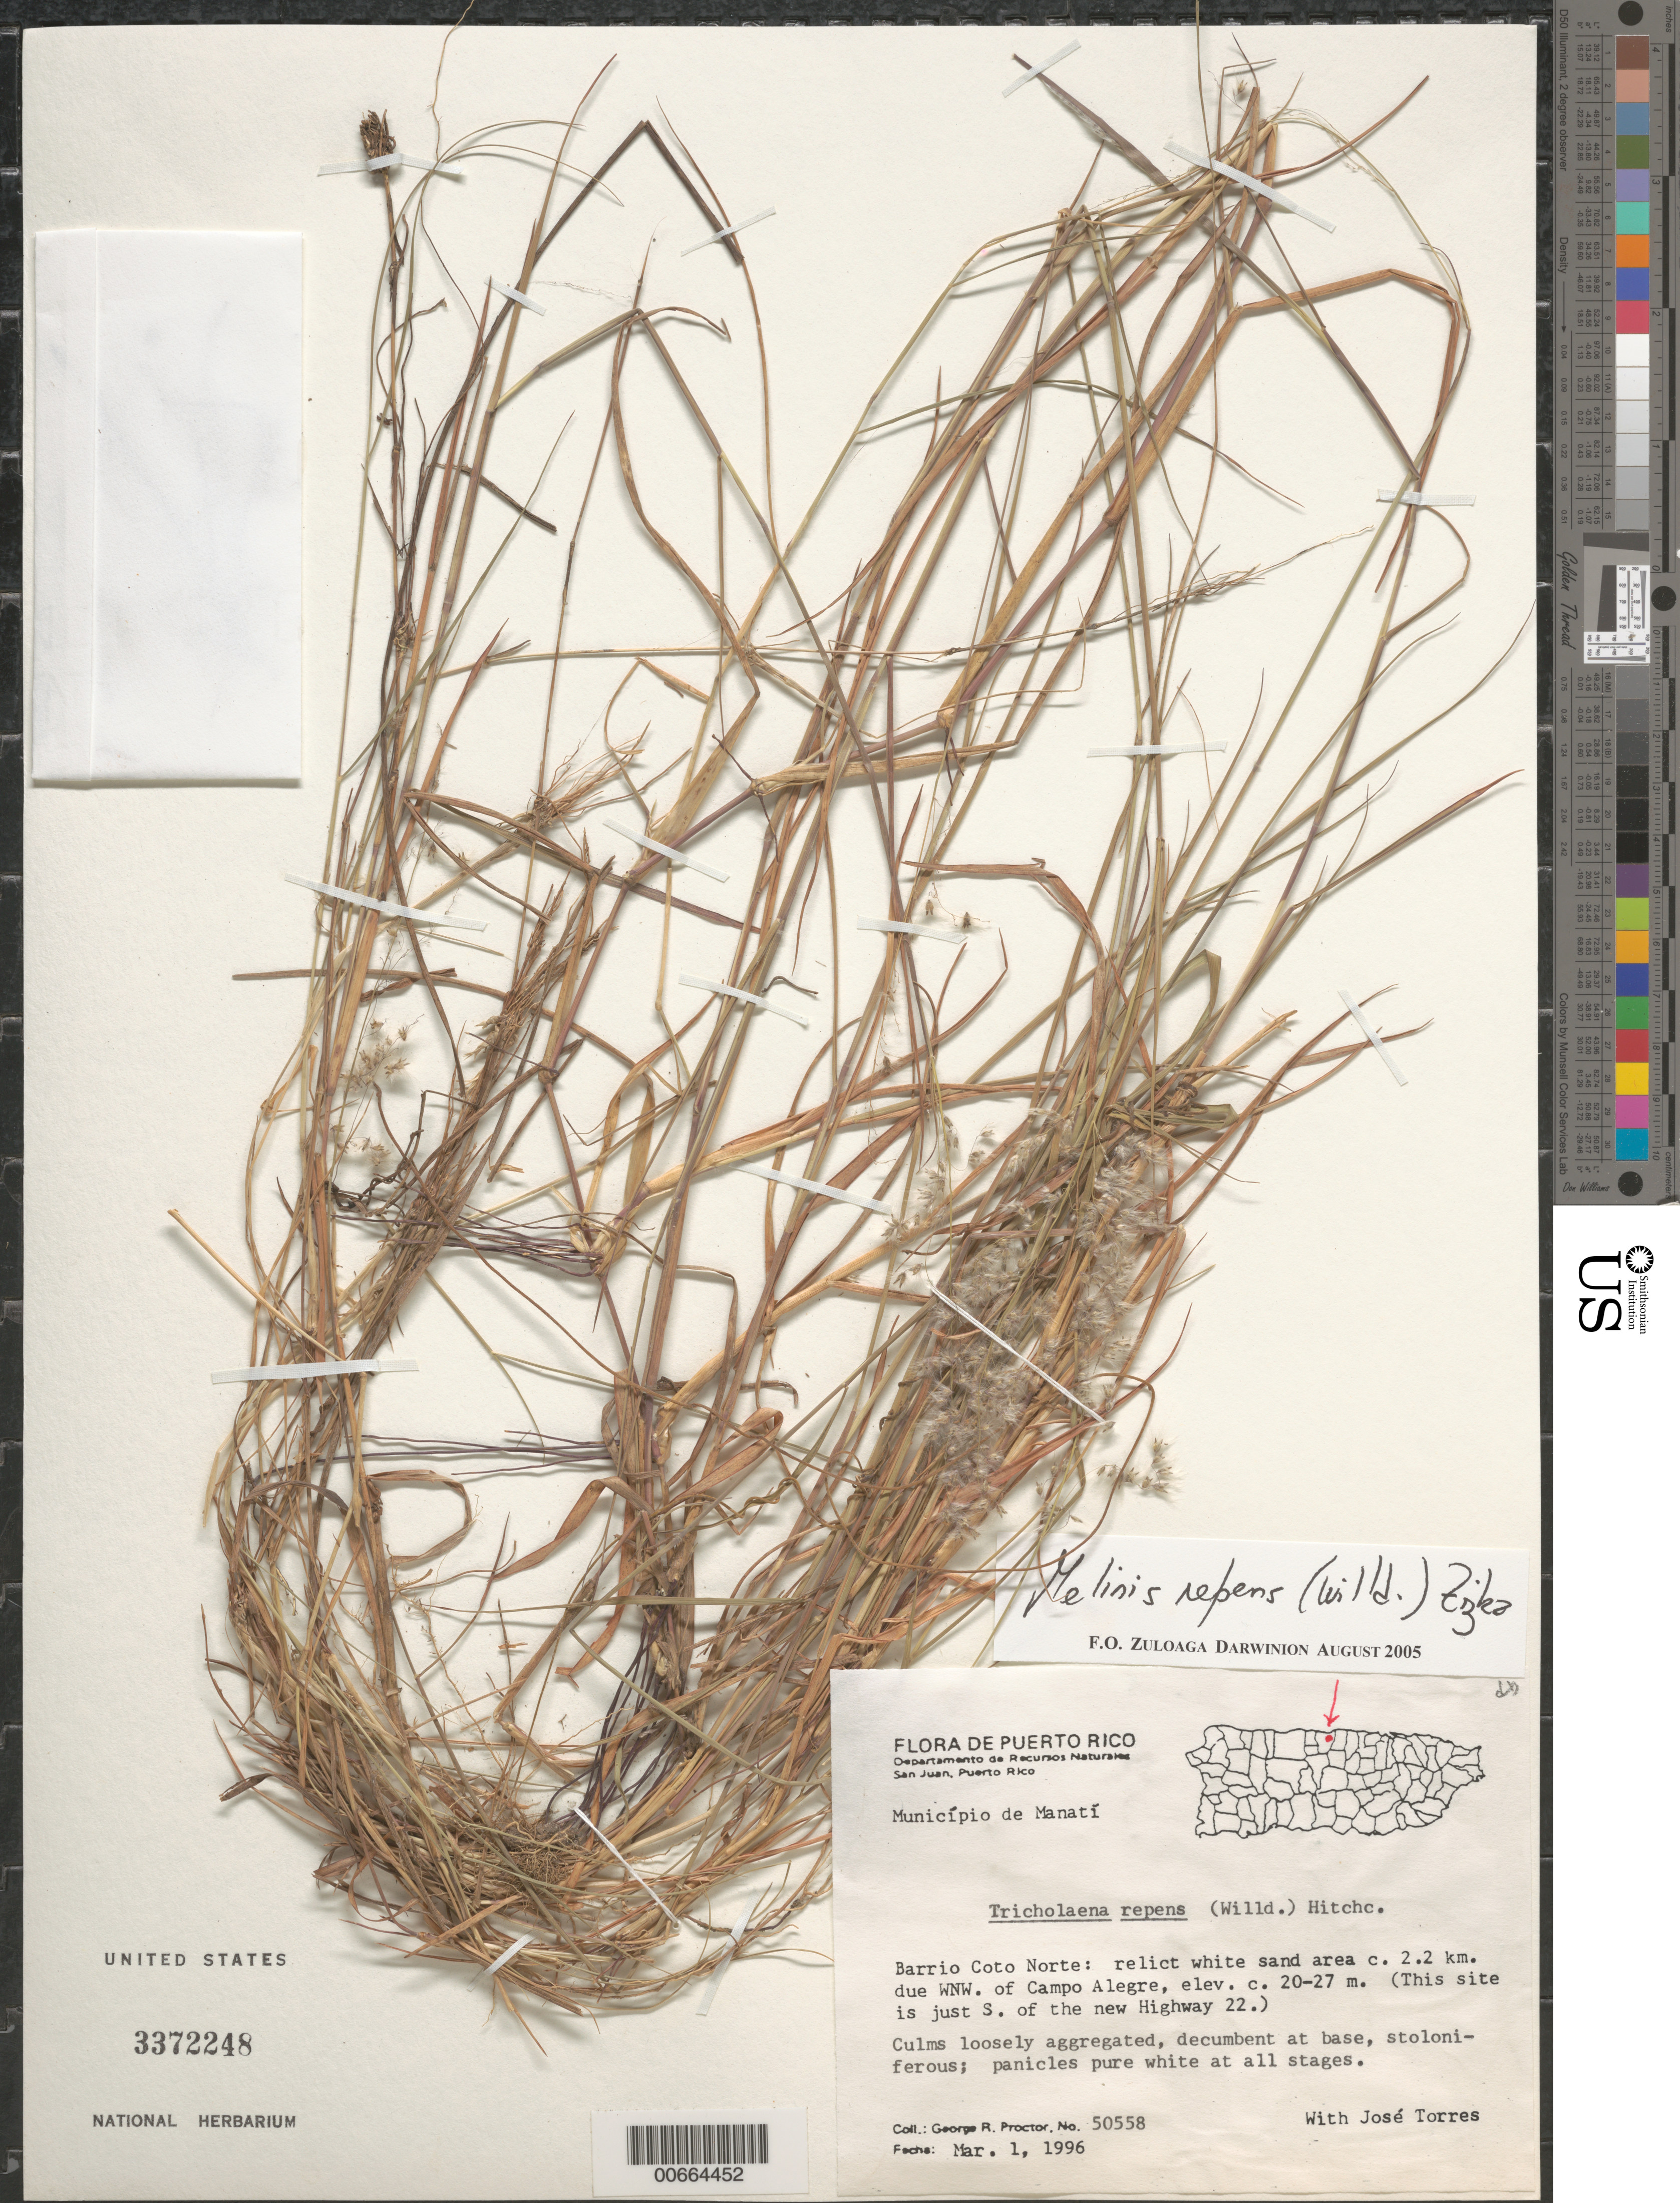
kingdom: Plantae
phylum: Tracheophyta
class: Liliopsida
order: Poales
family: Poaceae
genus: Melinis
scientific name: Melinis repens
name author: (Willd.) Zizka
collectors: G. R. Proctor & J. Torres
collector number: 50558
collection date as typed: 01 Mar 1996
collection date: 1996-03-01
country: Puerto Rico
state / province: Manatí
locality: Mun. Manatí, Barrio Coto Norte: relict white sand area c. 2.2 km due WNW of Campo Alegre (This site is just S of the new hwy 22)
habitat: Relict white sand area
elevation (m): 20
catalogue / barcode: US 3372248